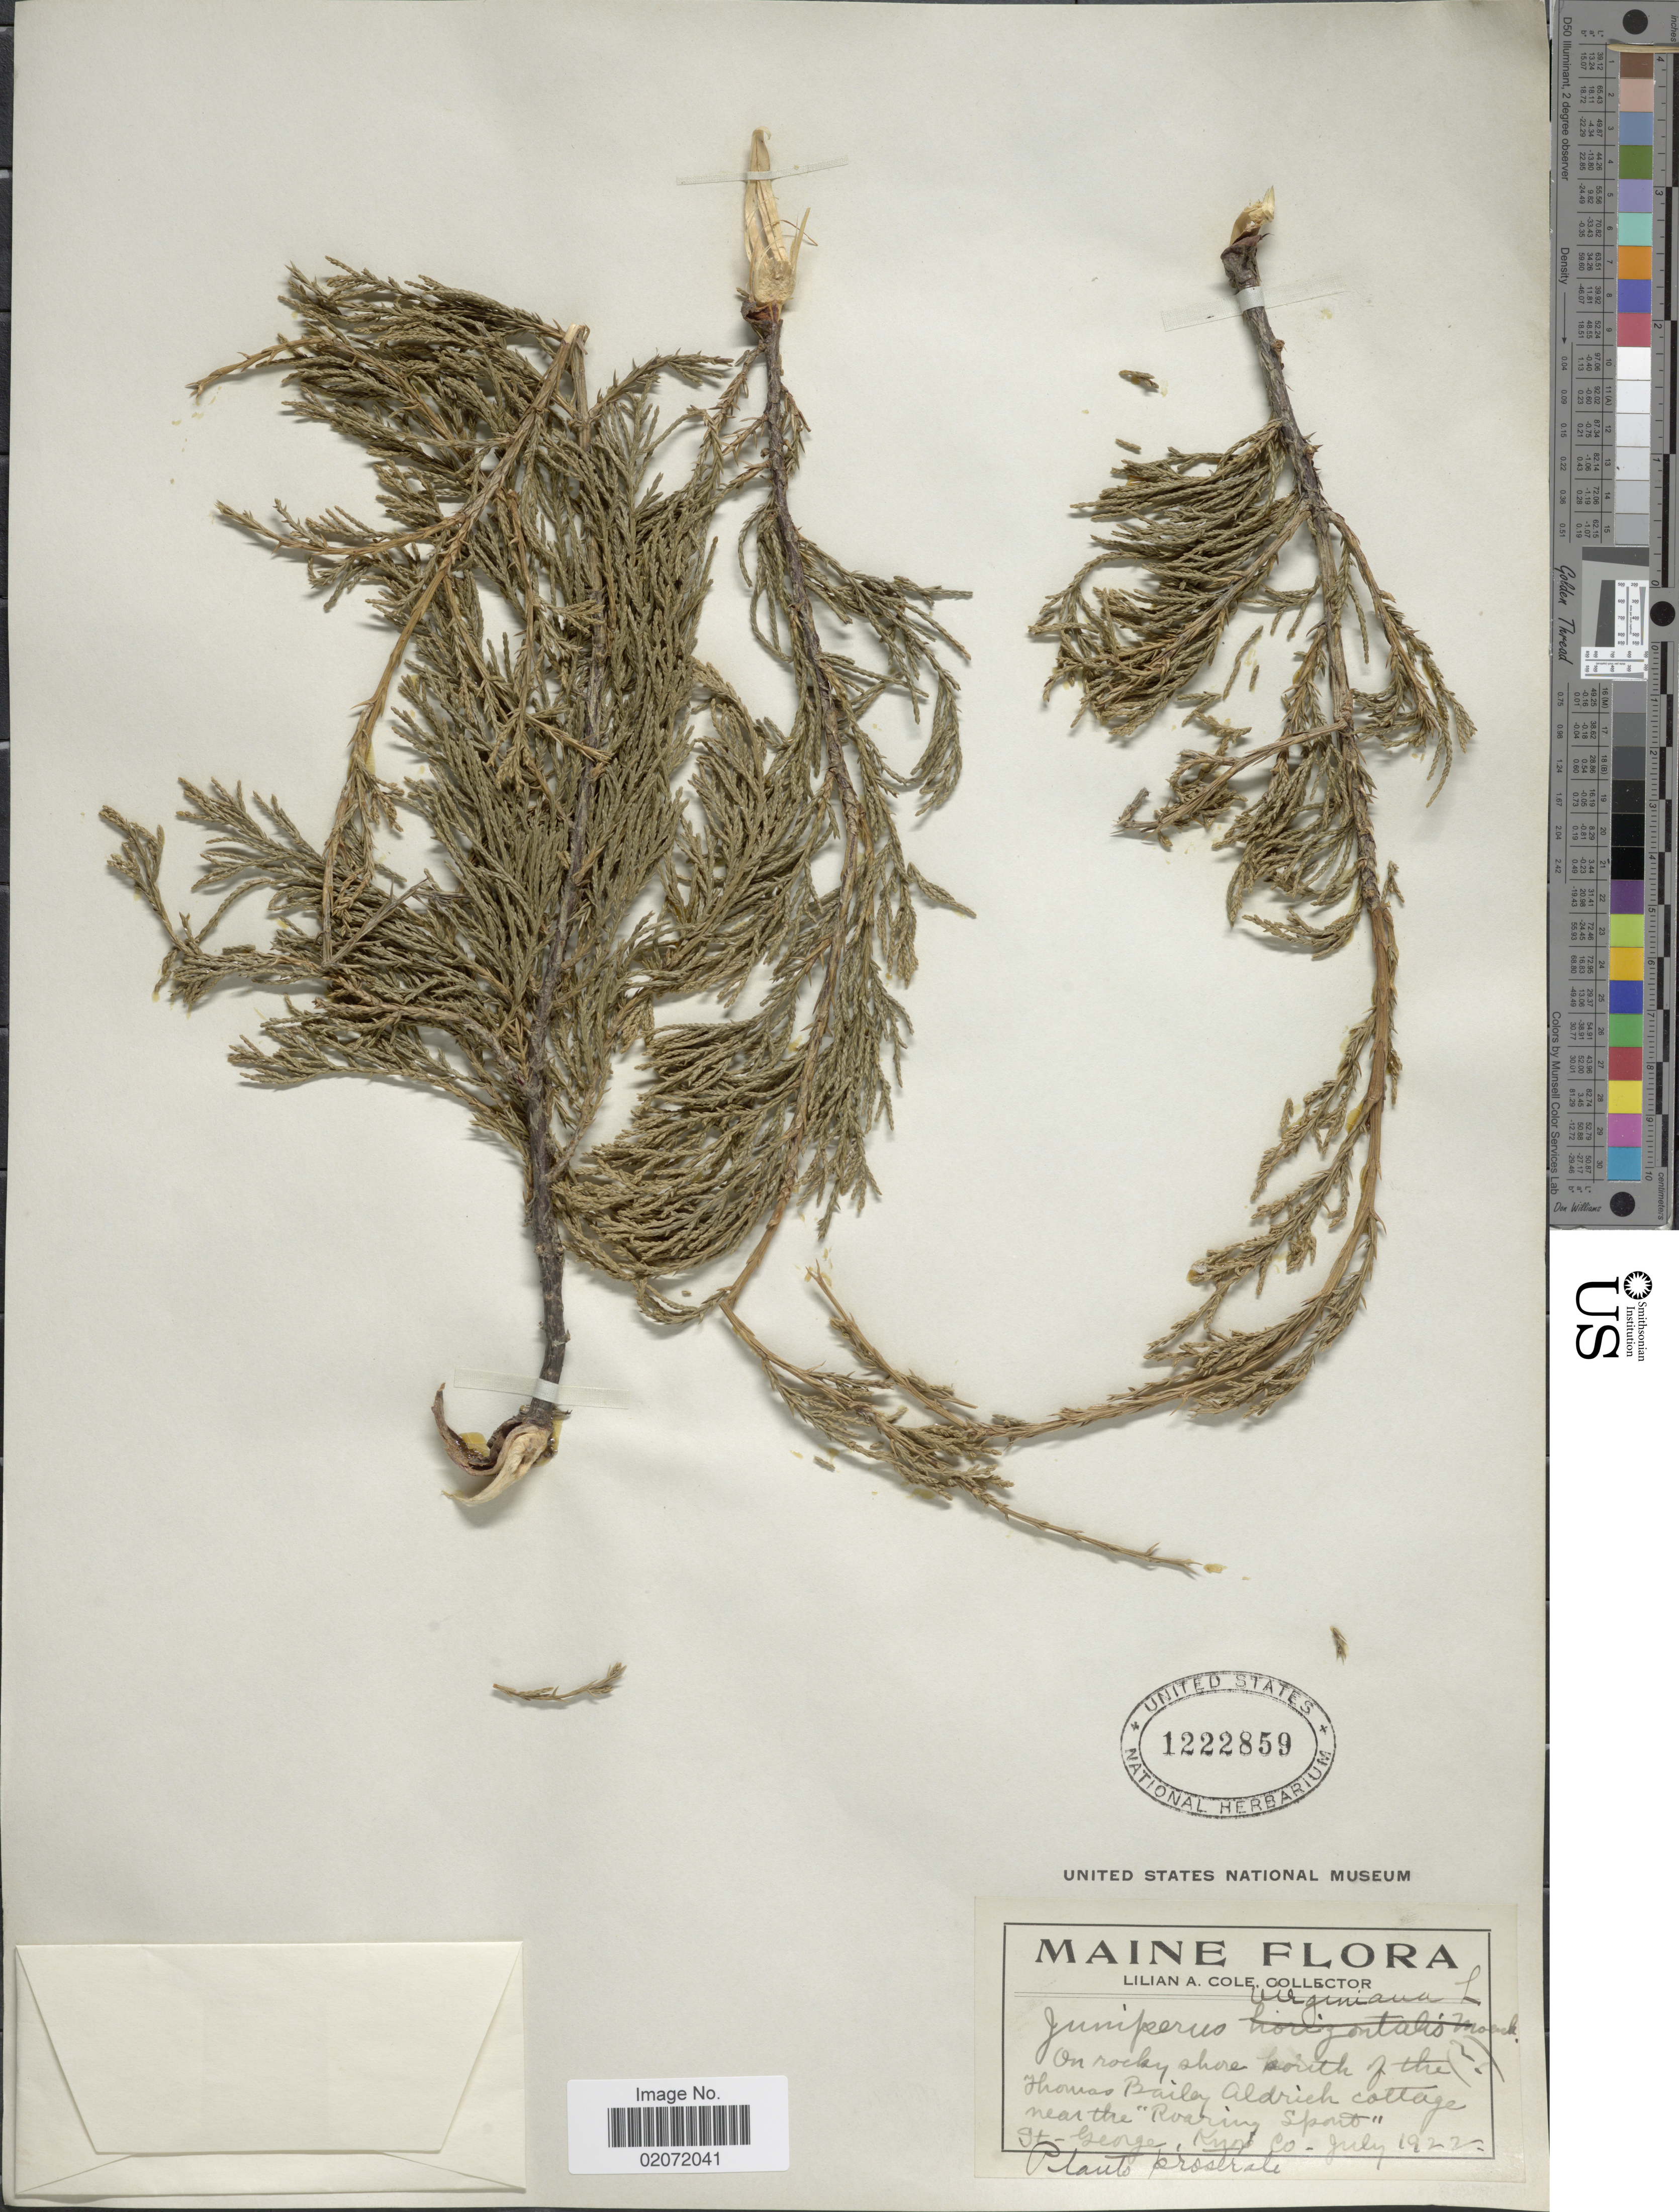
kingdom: Plantae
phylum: Tracheophyta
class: Pinopsida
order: Pinales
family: Cupressaceae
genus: Juniperus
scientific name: Juniperus virginiana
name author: L.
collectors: L. A. Cole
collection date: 1922-07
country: United States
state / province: Maine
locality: South of the Thomas Bailey Aldrich cottage near the "Roaring Spout" St. George, Knox Co.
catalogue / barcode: US 122859